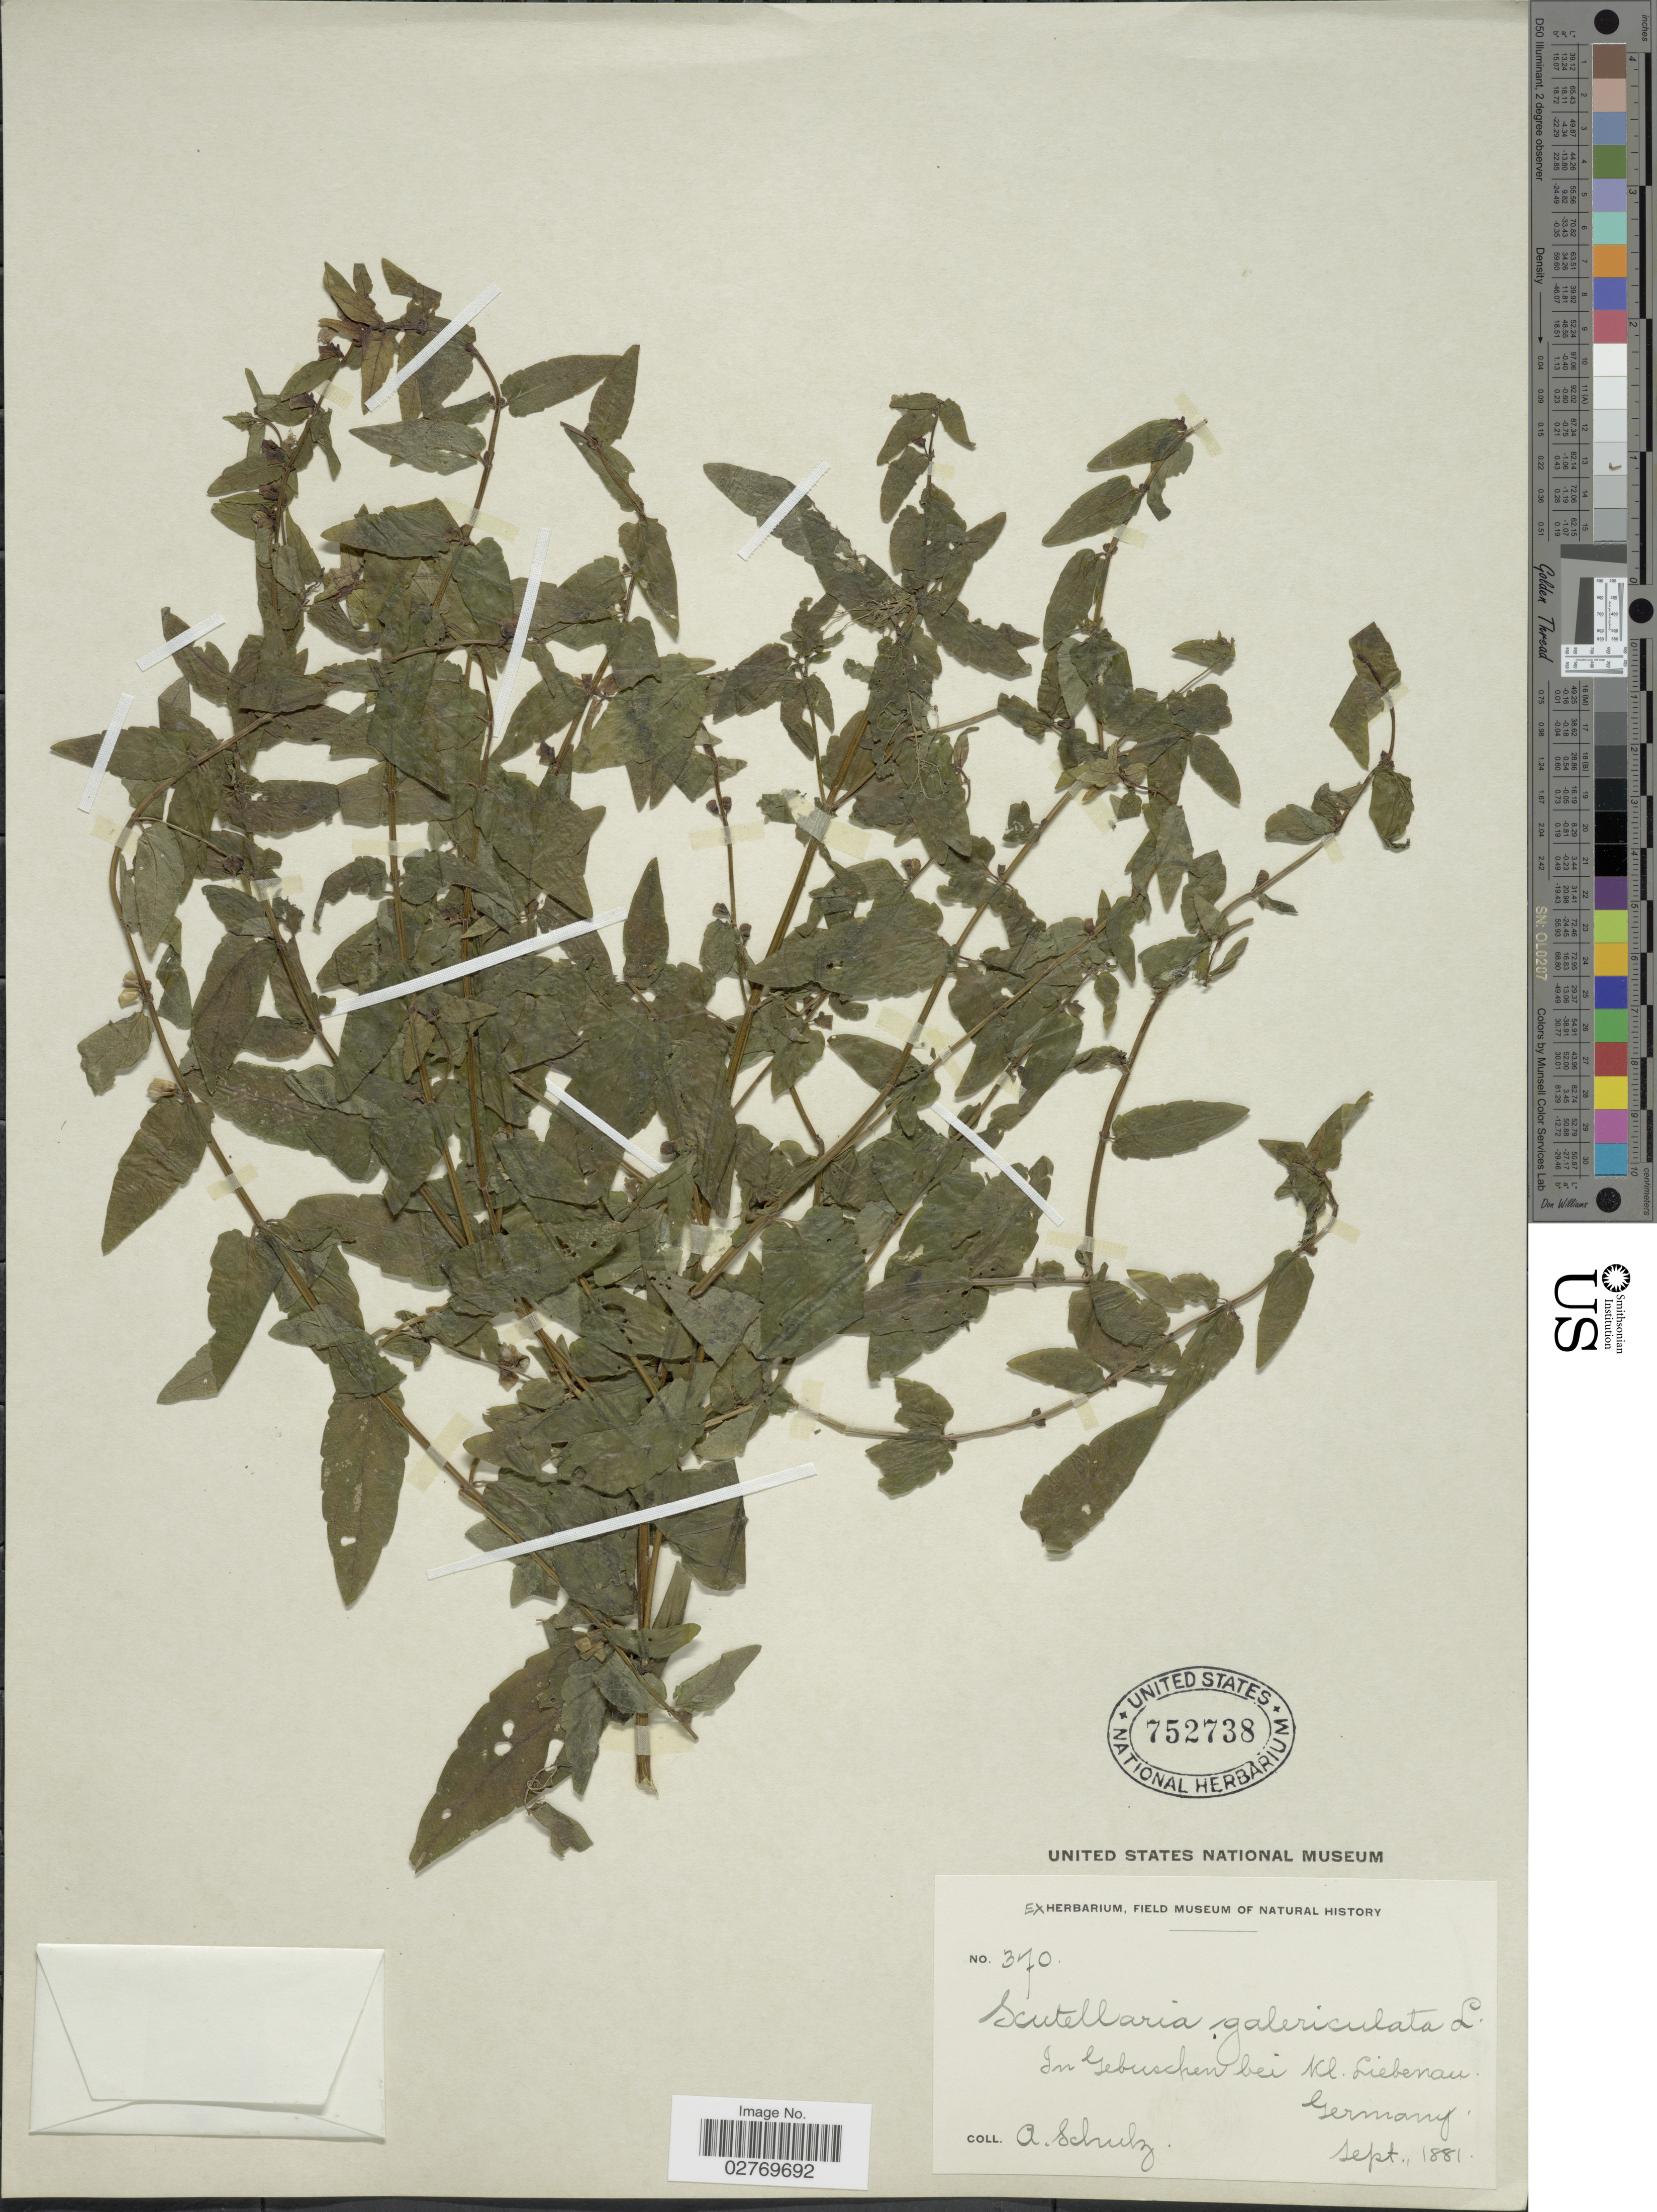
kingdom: Plantae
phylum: Tracheophyta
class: Magnoliopsida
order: Lamiales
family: Lamiaceae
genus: Scutellaria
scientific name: Scutellaria galericulata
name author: L.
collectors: A. Schulz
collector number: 370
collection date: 1881-09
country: Germany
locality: In Gebuschen bei Kl. Liebenau.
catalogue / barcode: US 752738